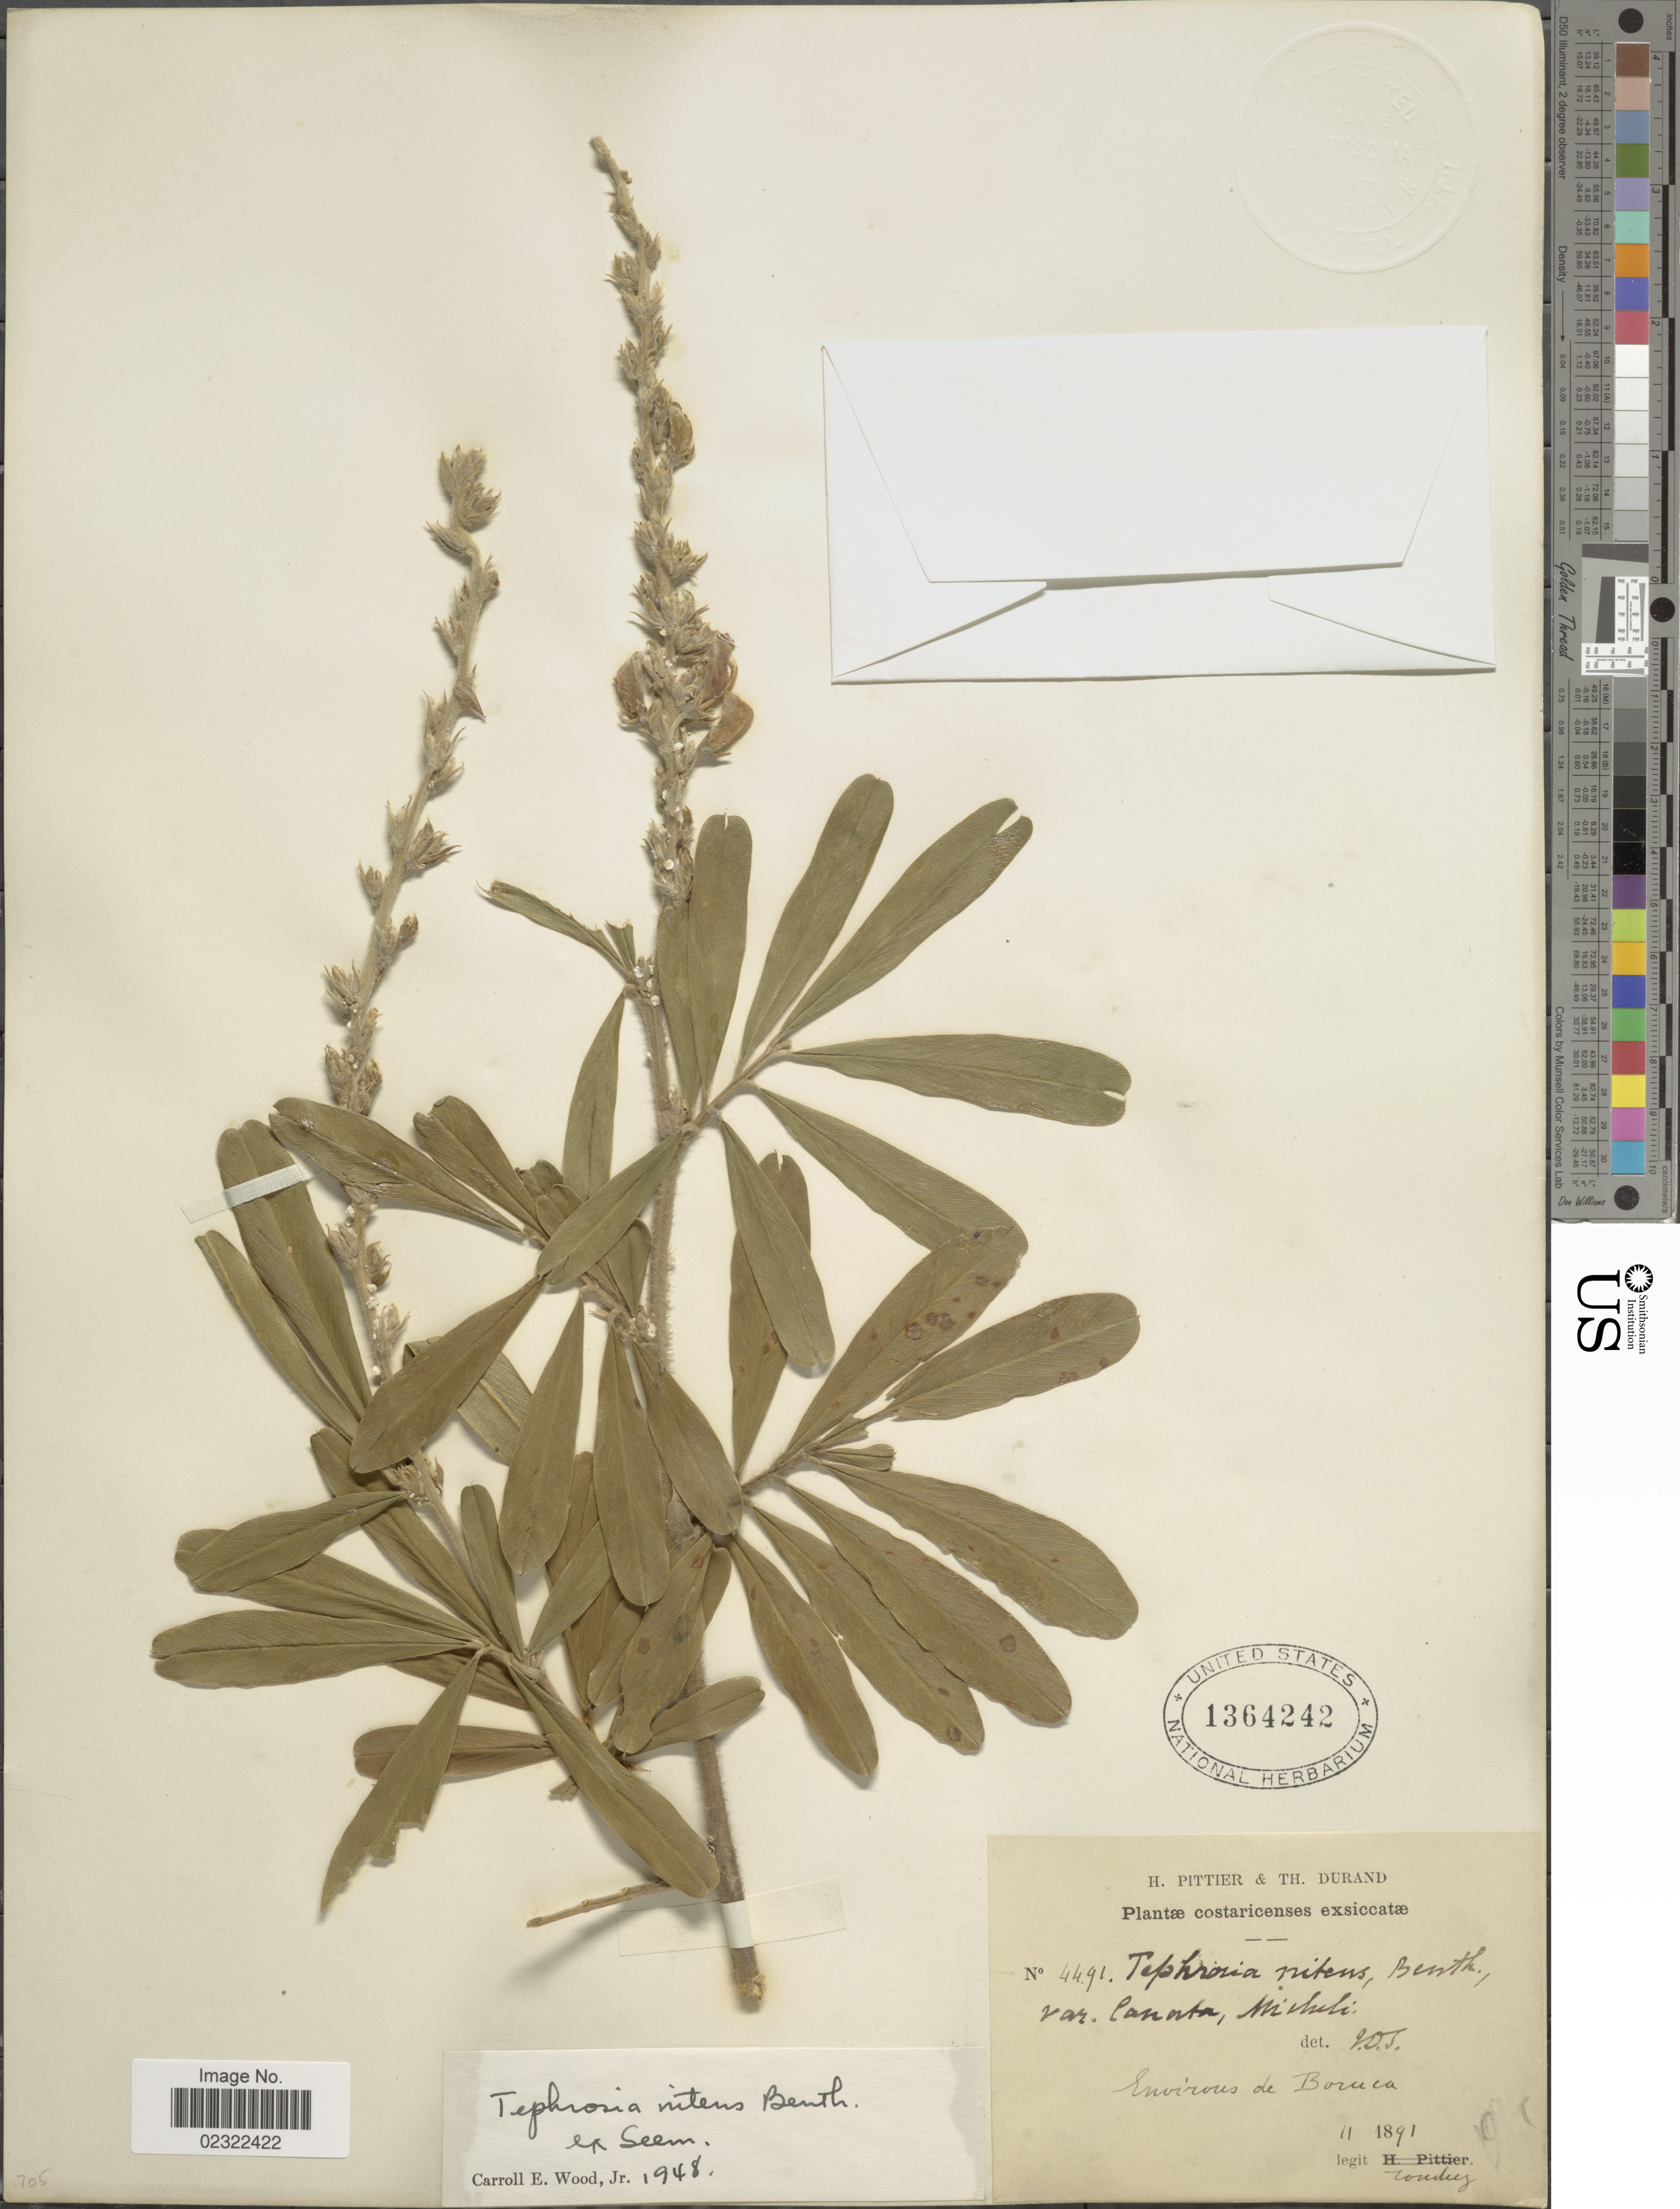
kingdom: Plantae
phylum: Tracheophyta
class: Magnoliopsida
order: Fabales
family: Fabaceae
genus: Tephrosia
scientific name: Tephrosia nitens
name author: Benth.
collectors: A. Tonduz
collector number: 4491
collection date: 1891-11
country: Costa Rica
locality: Costaricenses, Environs de Boruca.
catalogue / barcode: US 1364242